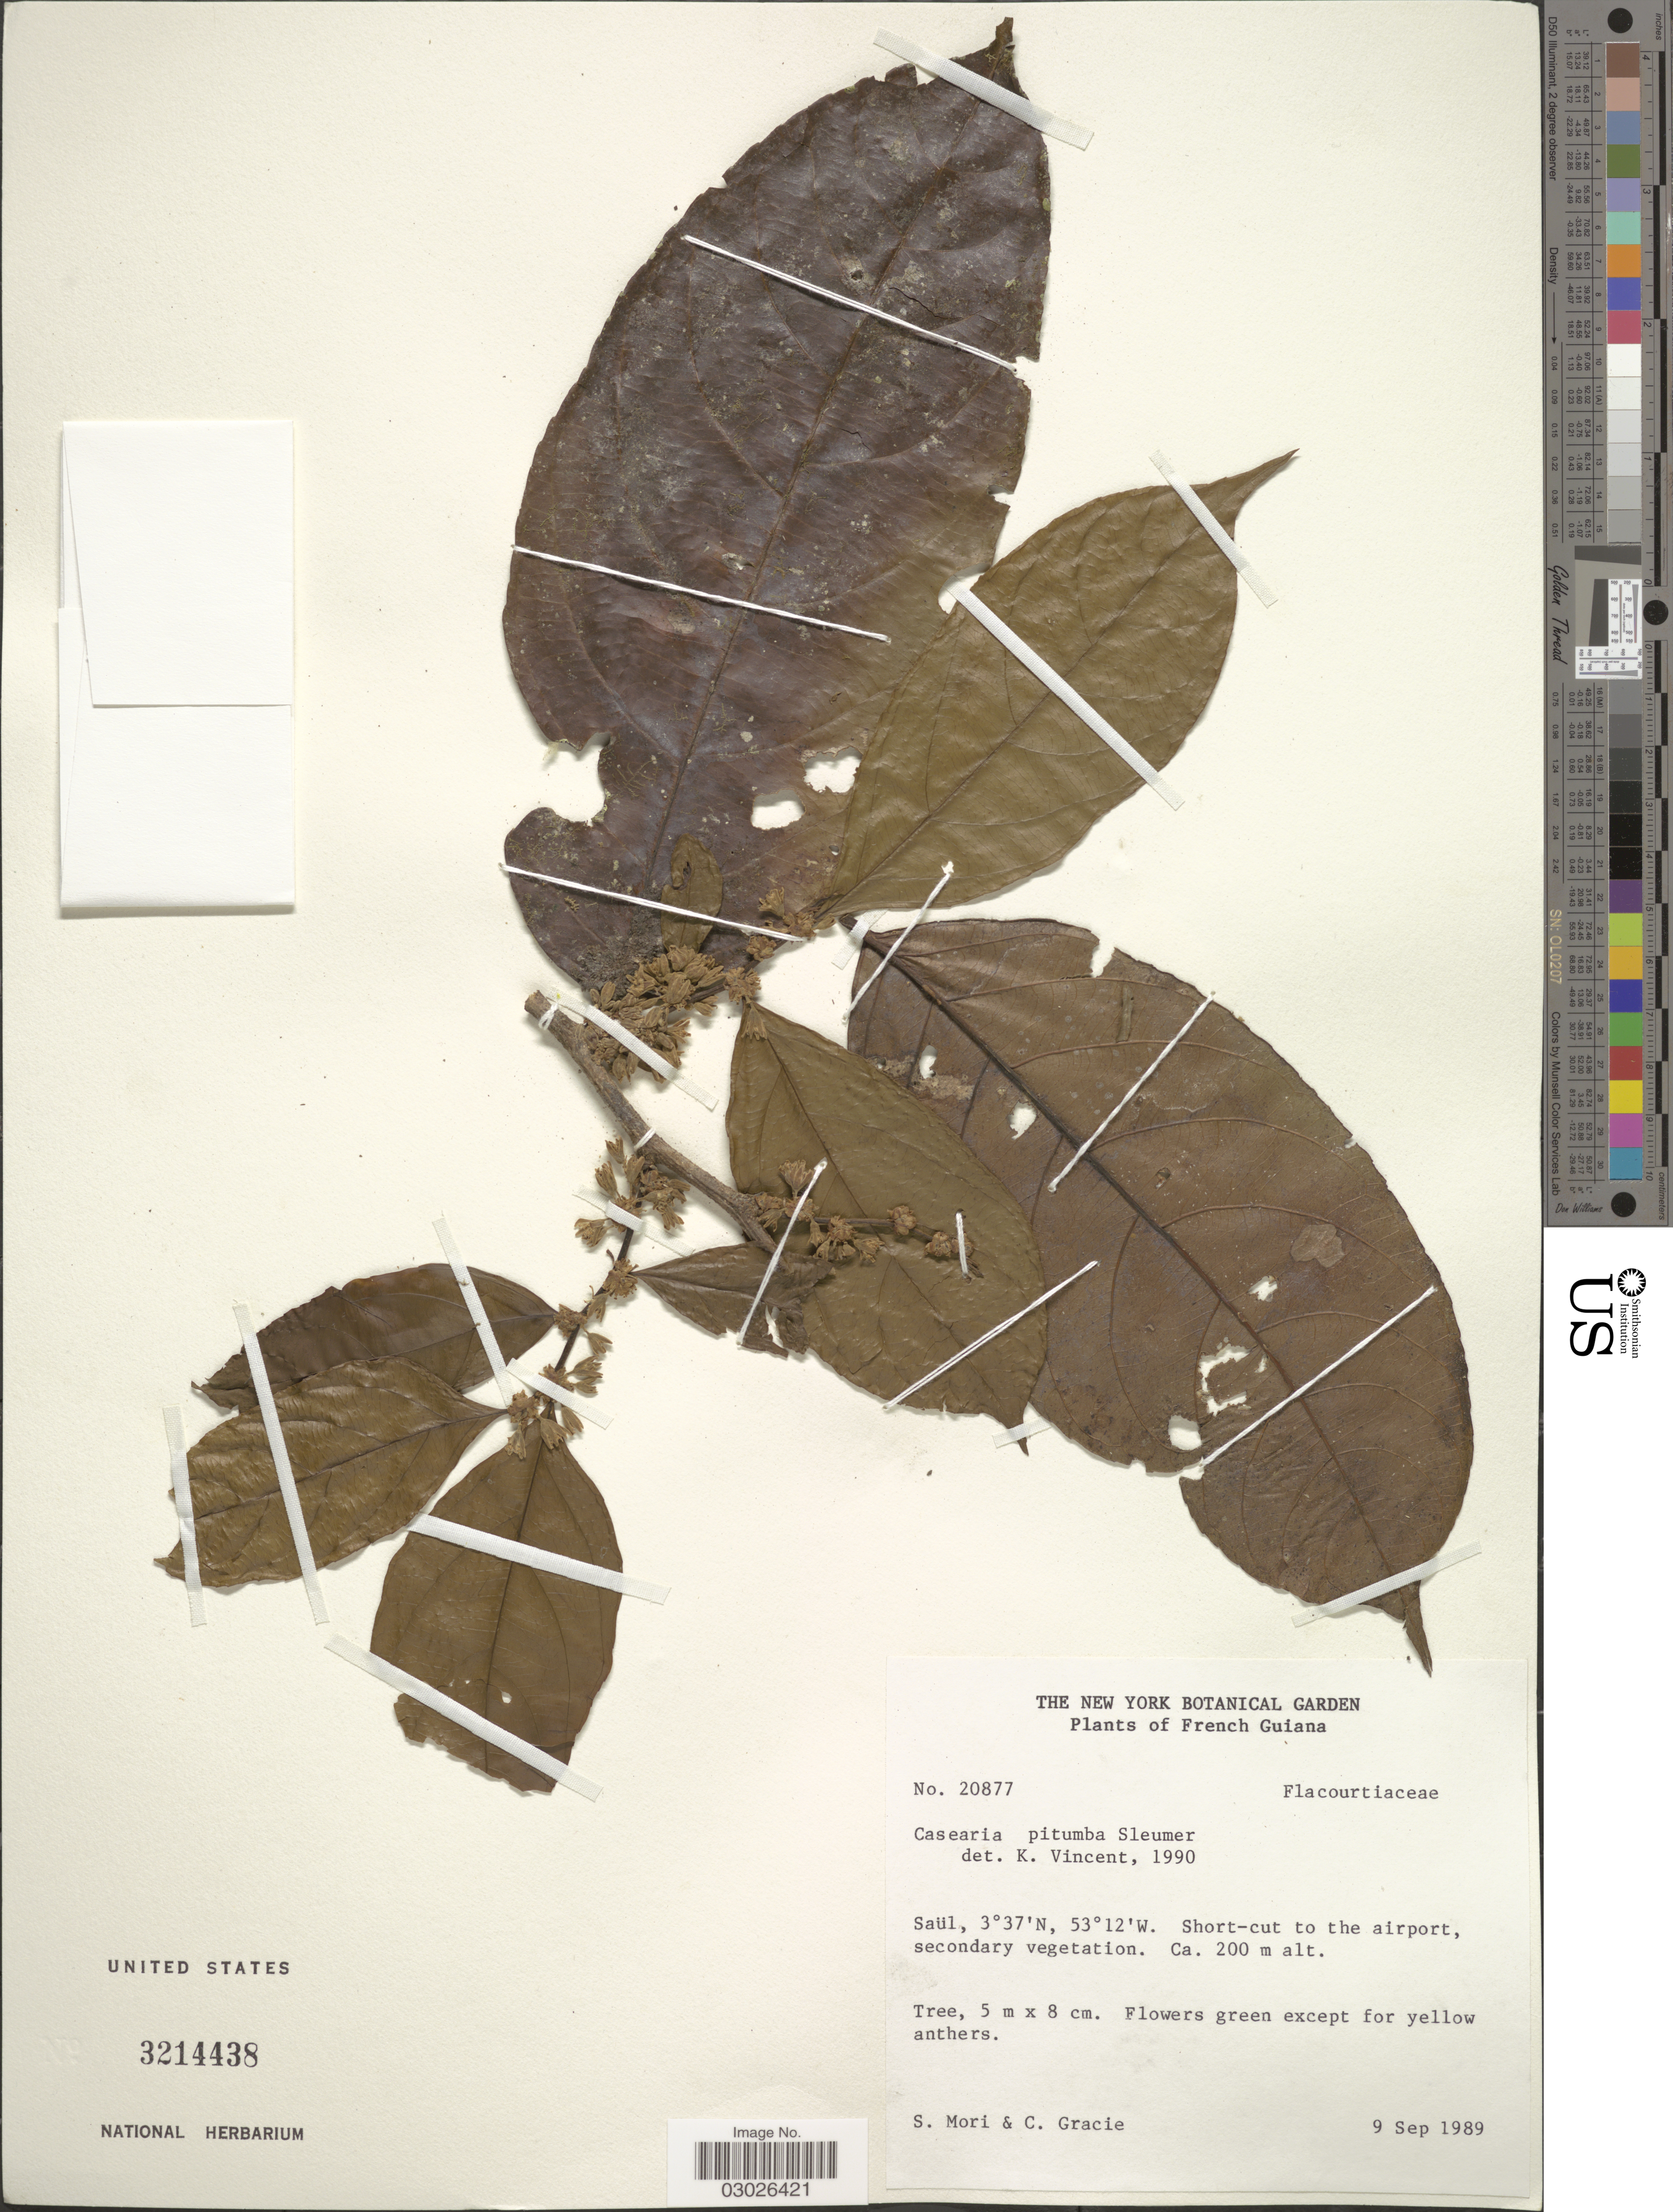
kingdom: Plantae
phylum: Tracheophyta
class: Magnoliopsida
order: Malpighiales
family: Salicaceae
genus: Casearia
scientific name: Casearia pitumba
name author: Sleumer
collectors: S. Mori & C. A. Gracie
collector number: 20877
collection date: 1989-09-09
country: French Guiana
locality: Saül.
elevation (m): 200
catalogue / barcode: US 3214438